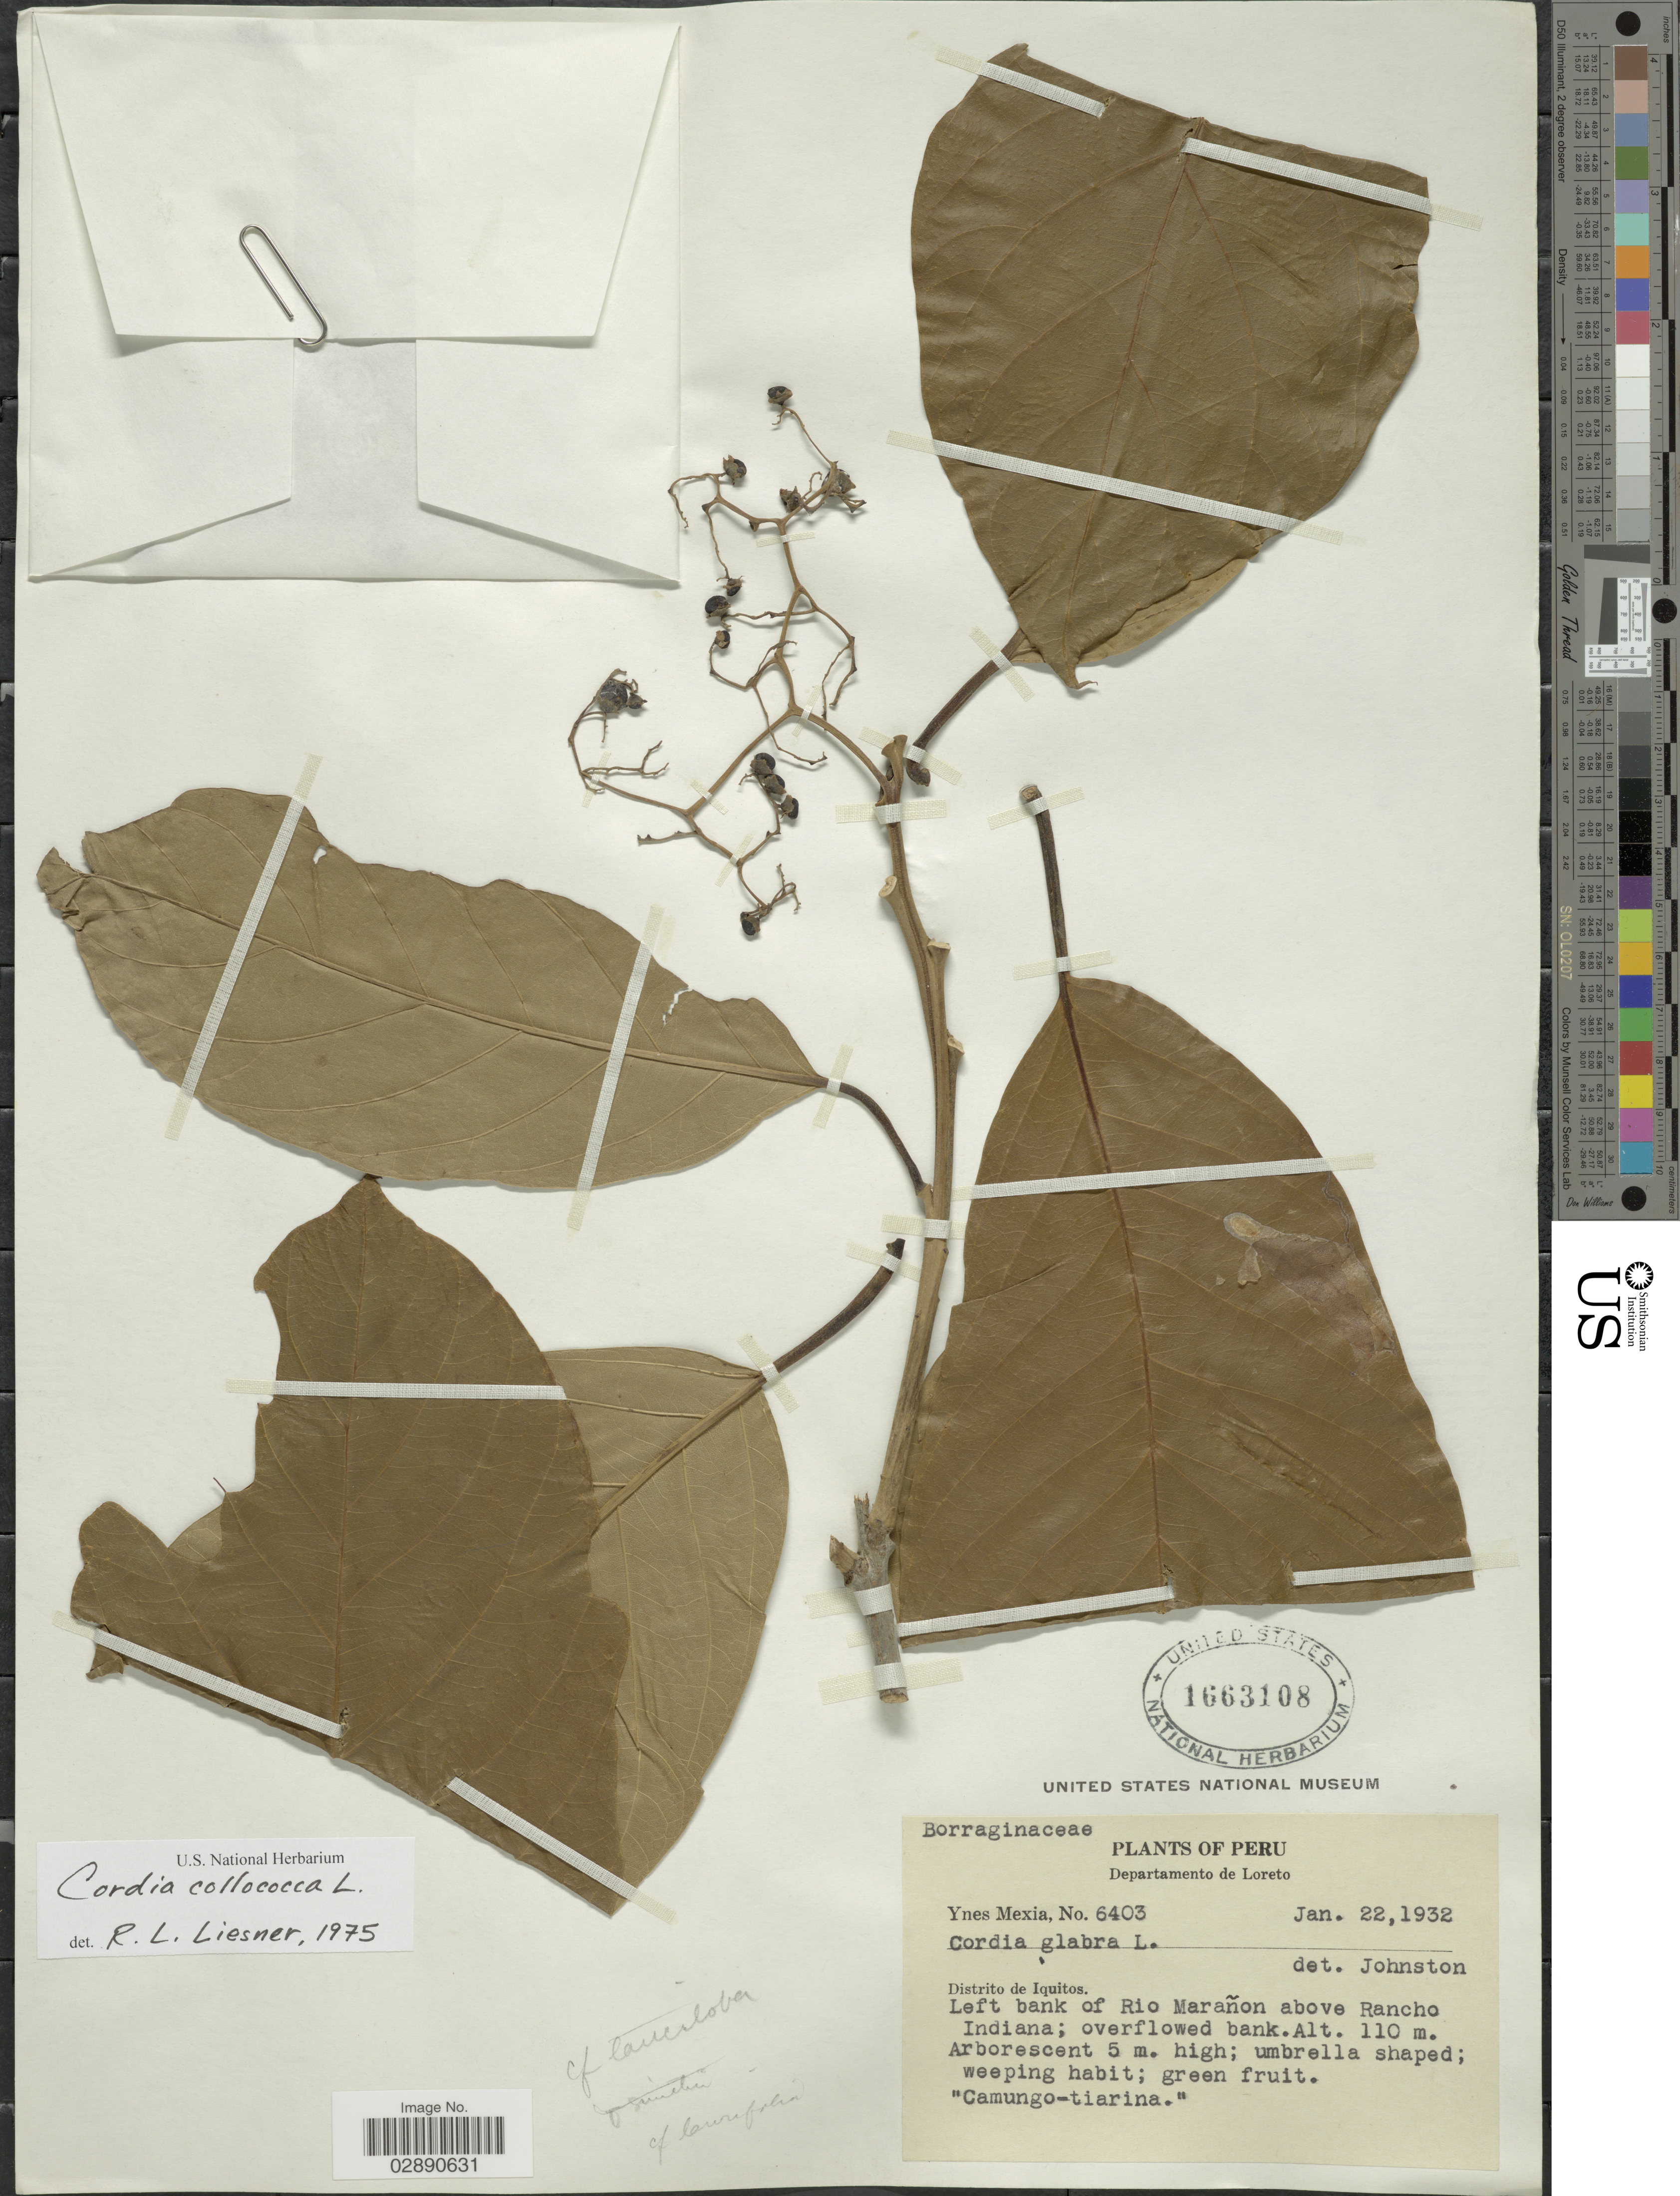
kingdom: Plantae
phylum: Tracheophyta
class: Magnoliopsida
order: Boraginales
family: Cordiaceae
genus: Cordia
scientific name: Cordia collococca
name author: L.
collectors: Y. Mexia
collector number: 6403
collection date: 1932-01-22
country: Peru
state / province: Loreto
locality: Distrito de Iquitos. Left bank of Rio Marañon above Rancho Indiana.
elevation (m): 110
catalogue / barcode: US 1663108